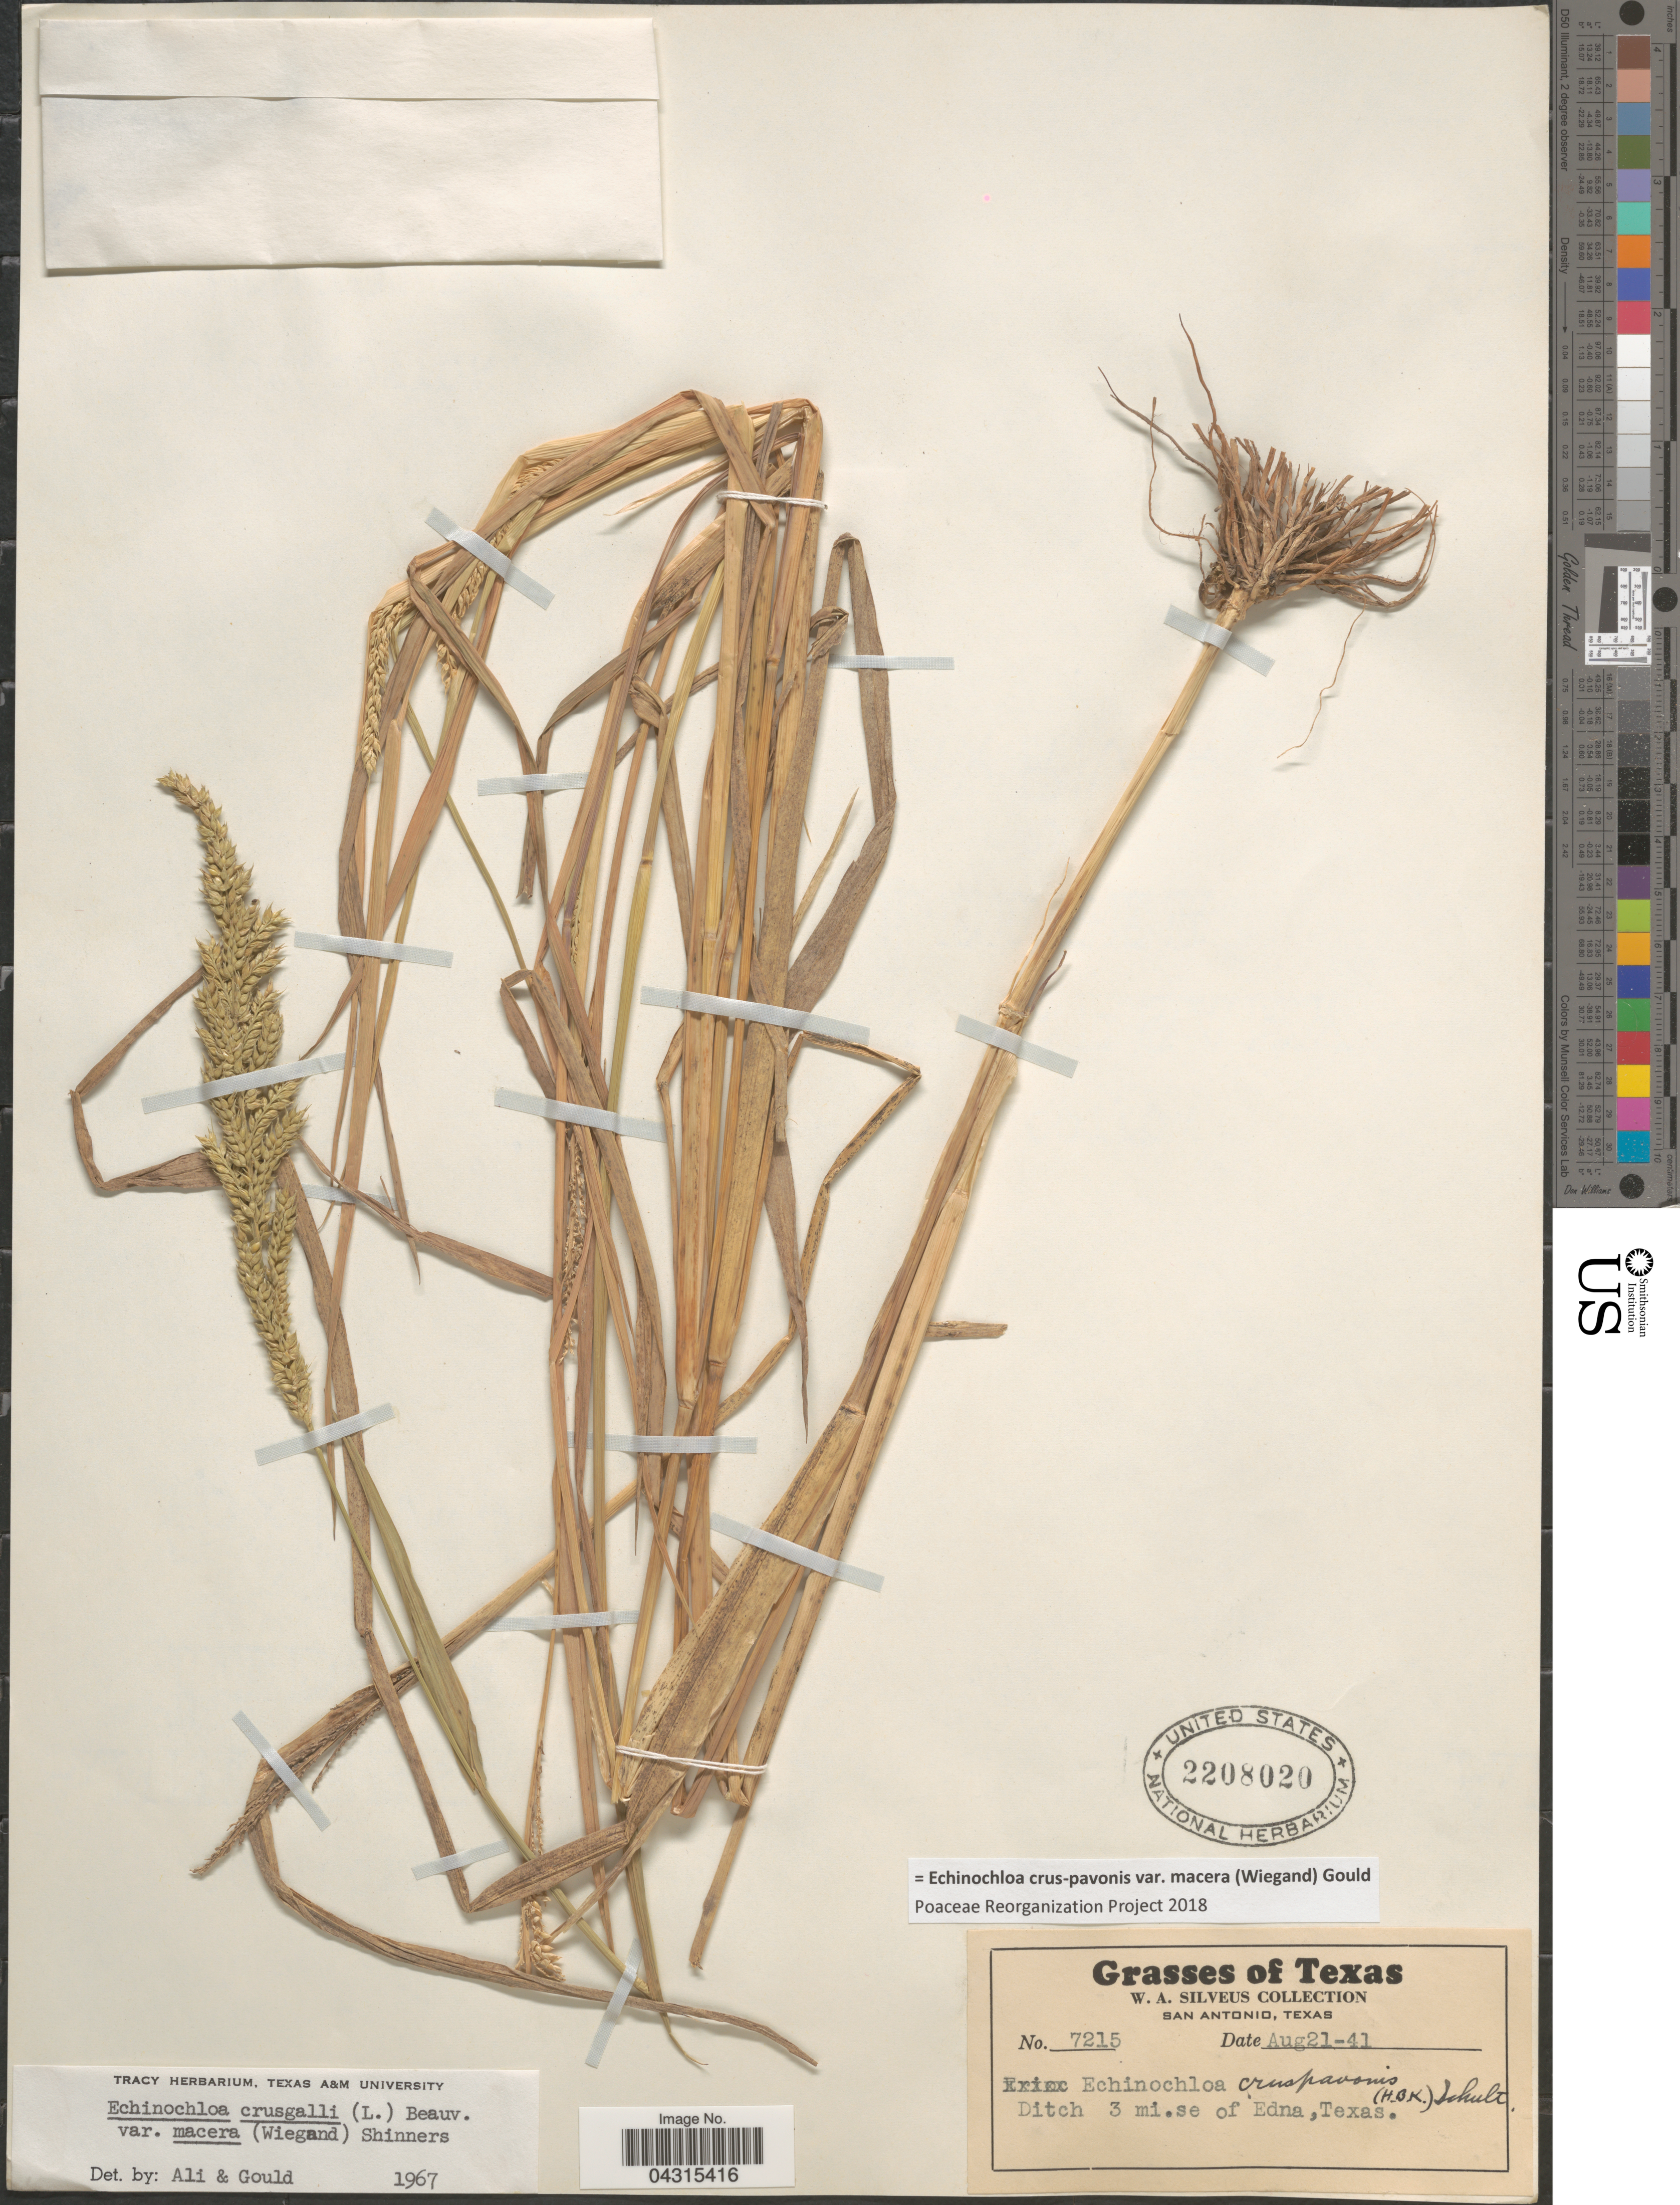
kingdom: Plantae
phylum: Tracheophyta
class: Liliopsida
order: Poales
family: Poaceae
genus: Echinochloa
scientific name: Echinochloa crus-pavonis var. macera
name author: (Wiegand) Gould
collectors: W. Silveus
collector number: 7215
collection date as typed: Transcribed d/m/y: 21/8/41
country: United States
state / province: Texas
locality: Ditch 3 mi. se of Edna.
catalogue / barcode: US 2208020